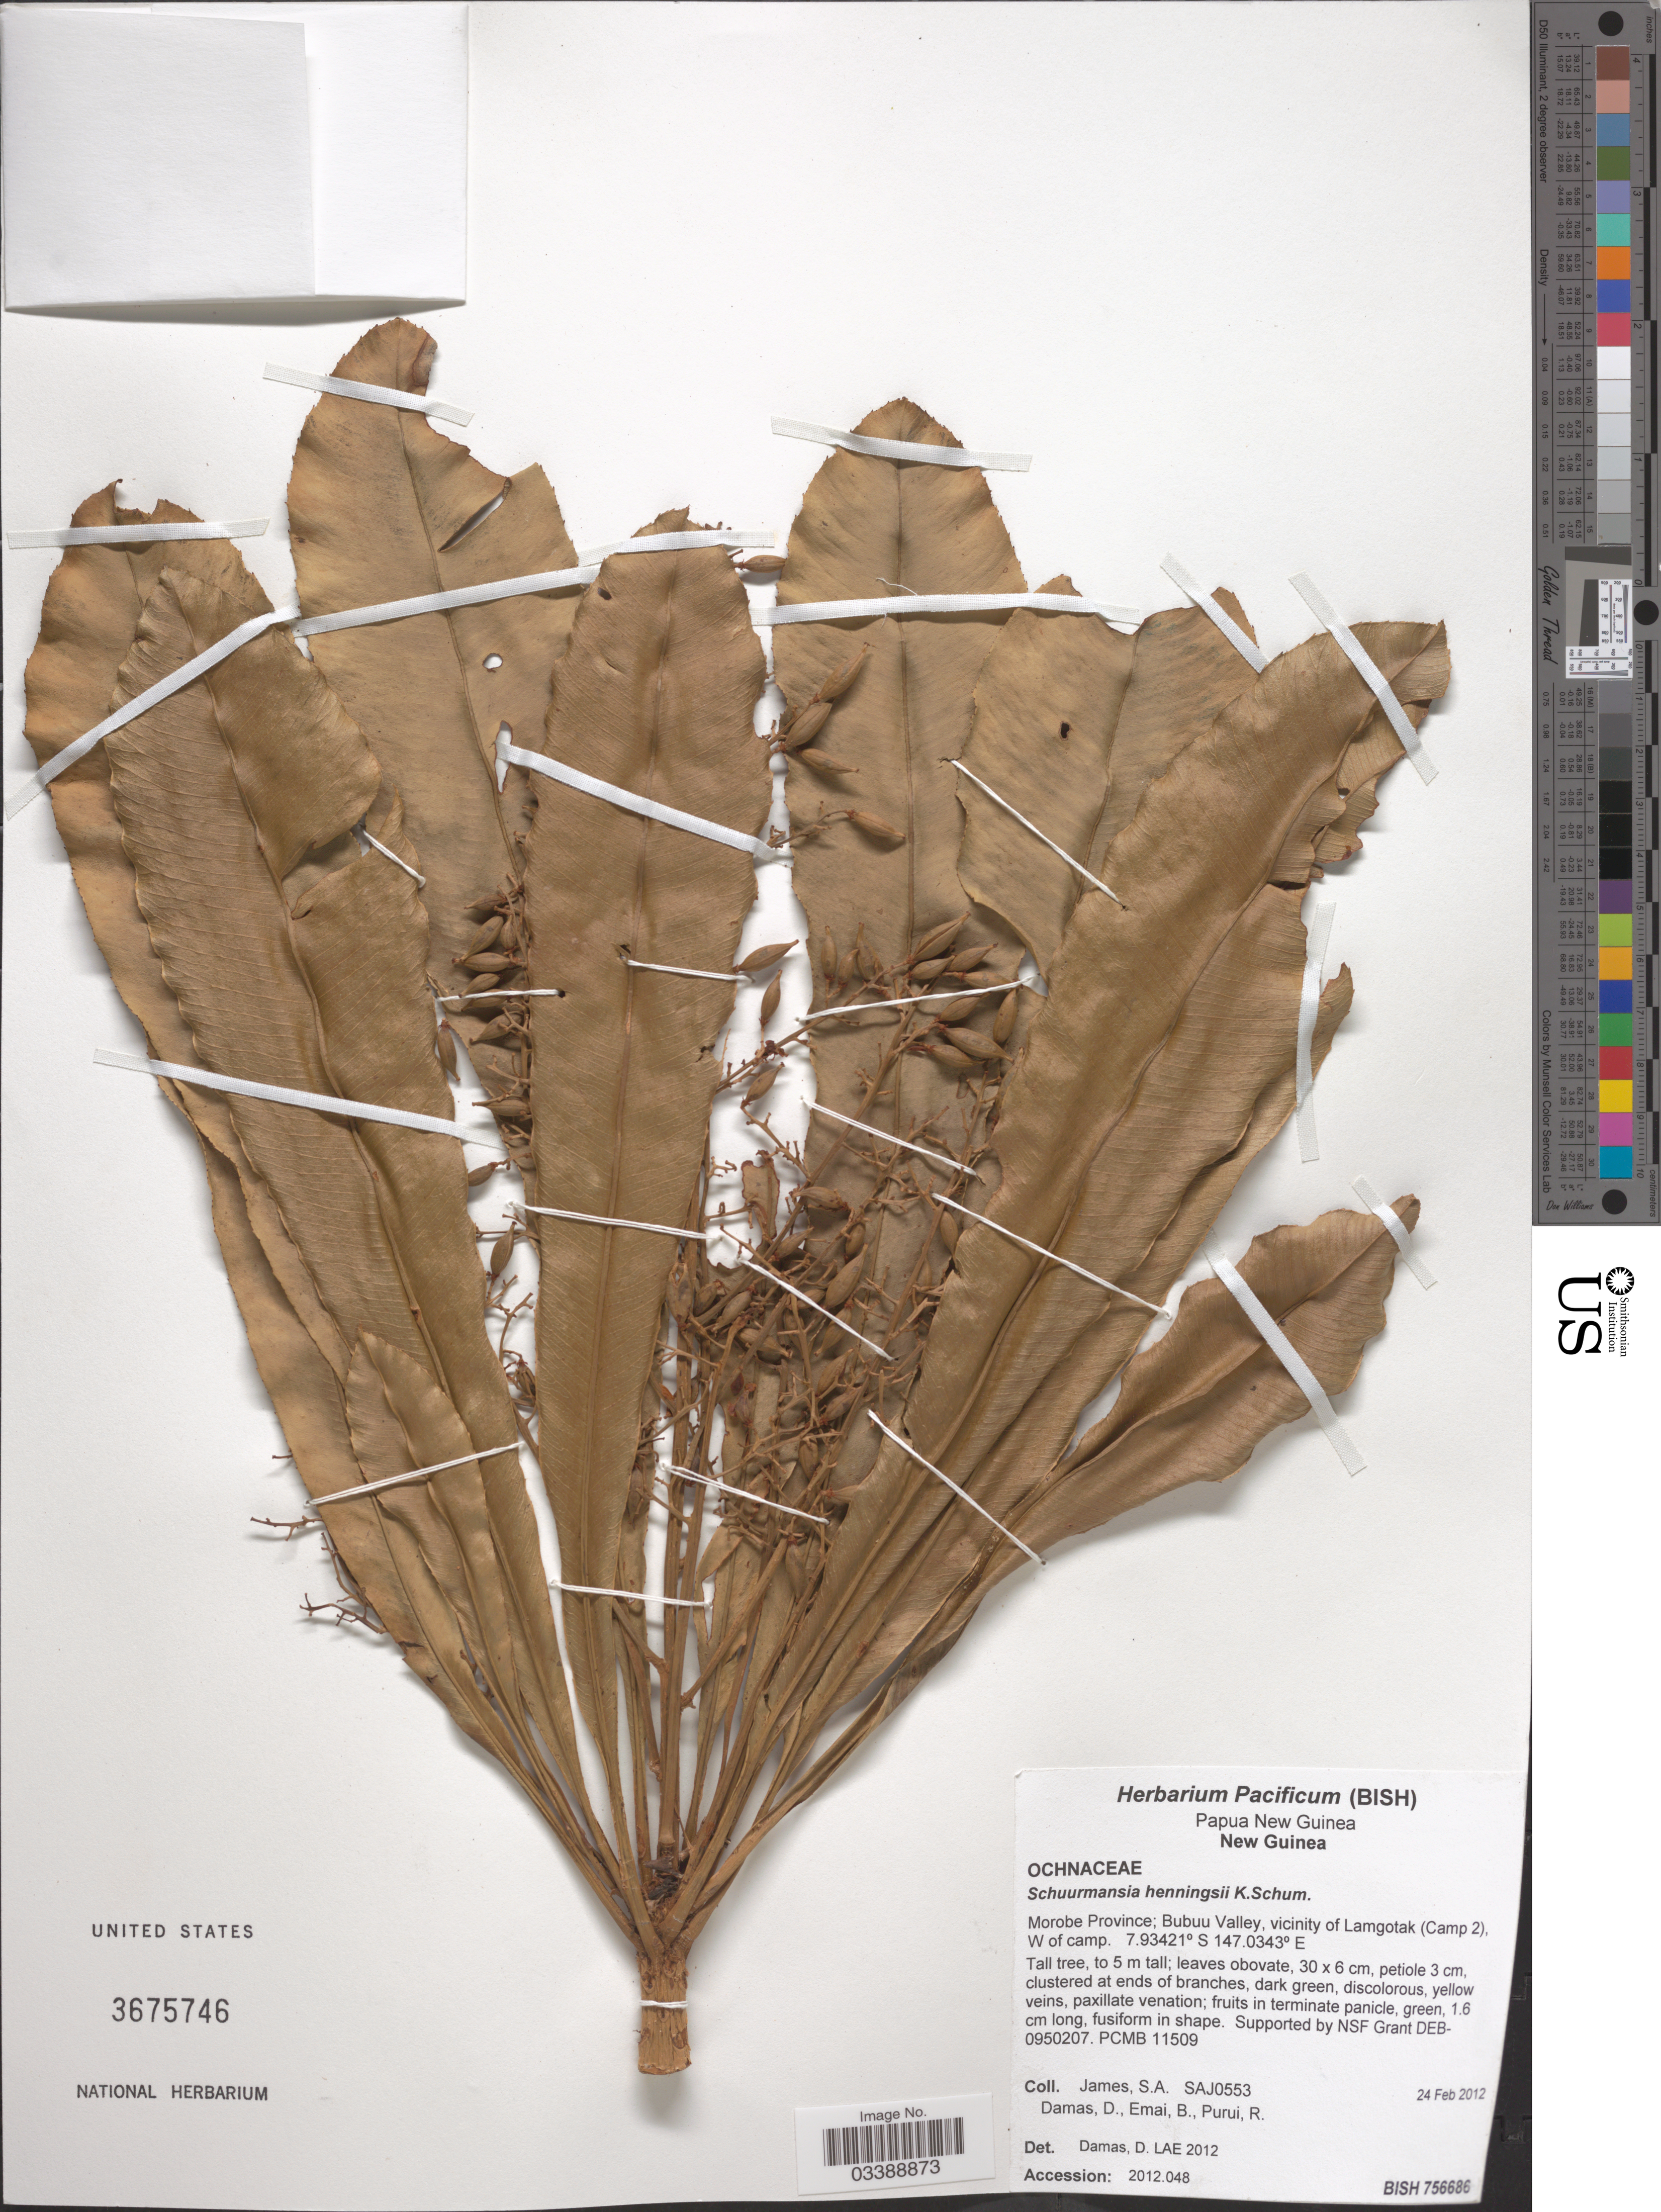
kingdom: Plantae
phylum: Tracheophyta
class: Magnoliopsida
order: Malpighiales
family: Ochnaceae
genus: Schuurmansia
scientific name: Schuurmansia henningsii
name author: K. Schum.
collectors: S. James, D. Damas, B. Emai & R. Purui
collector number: SAJ0553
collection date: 2012-02-24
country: Papua New Guinea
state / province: Morobe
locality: New Guinea. Bubuu Valley, vicinity of Lamgotak (Camp 2). W of camp.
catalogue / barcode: US 3675746